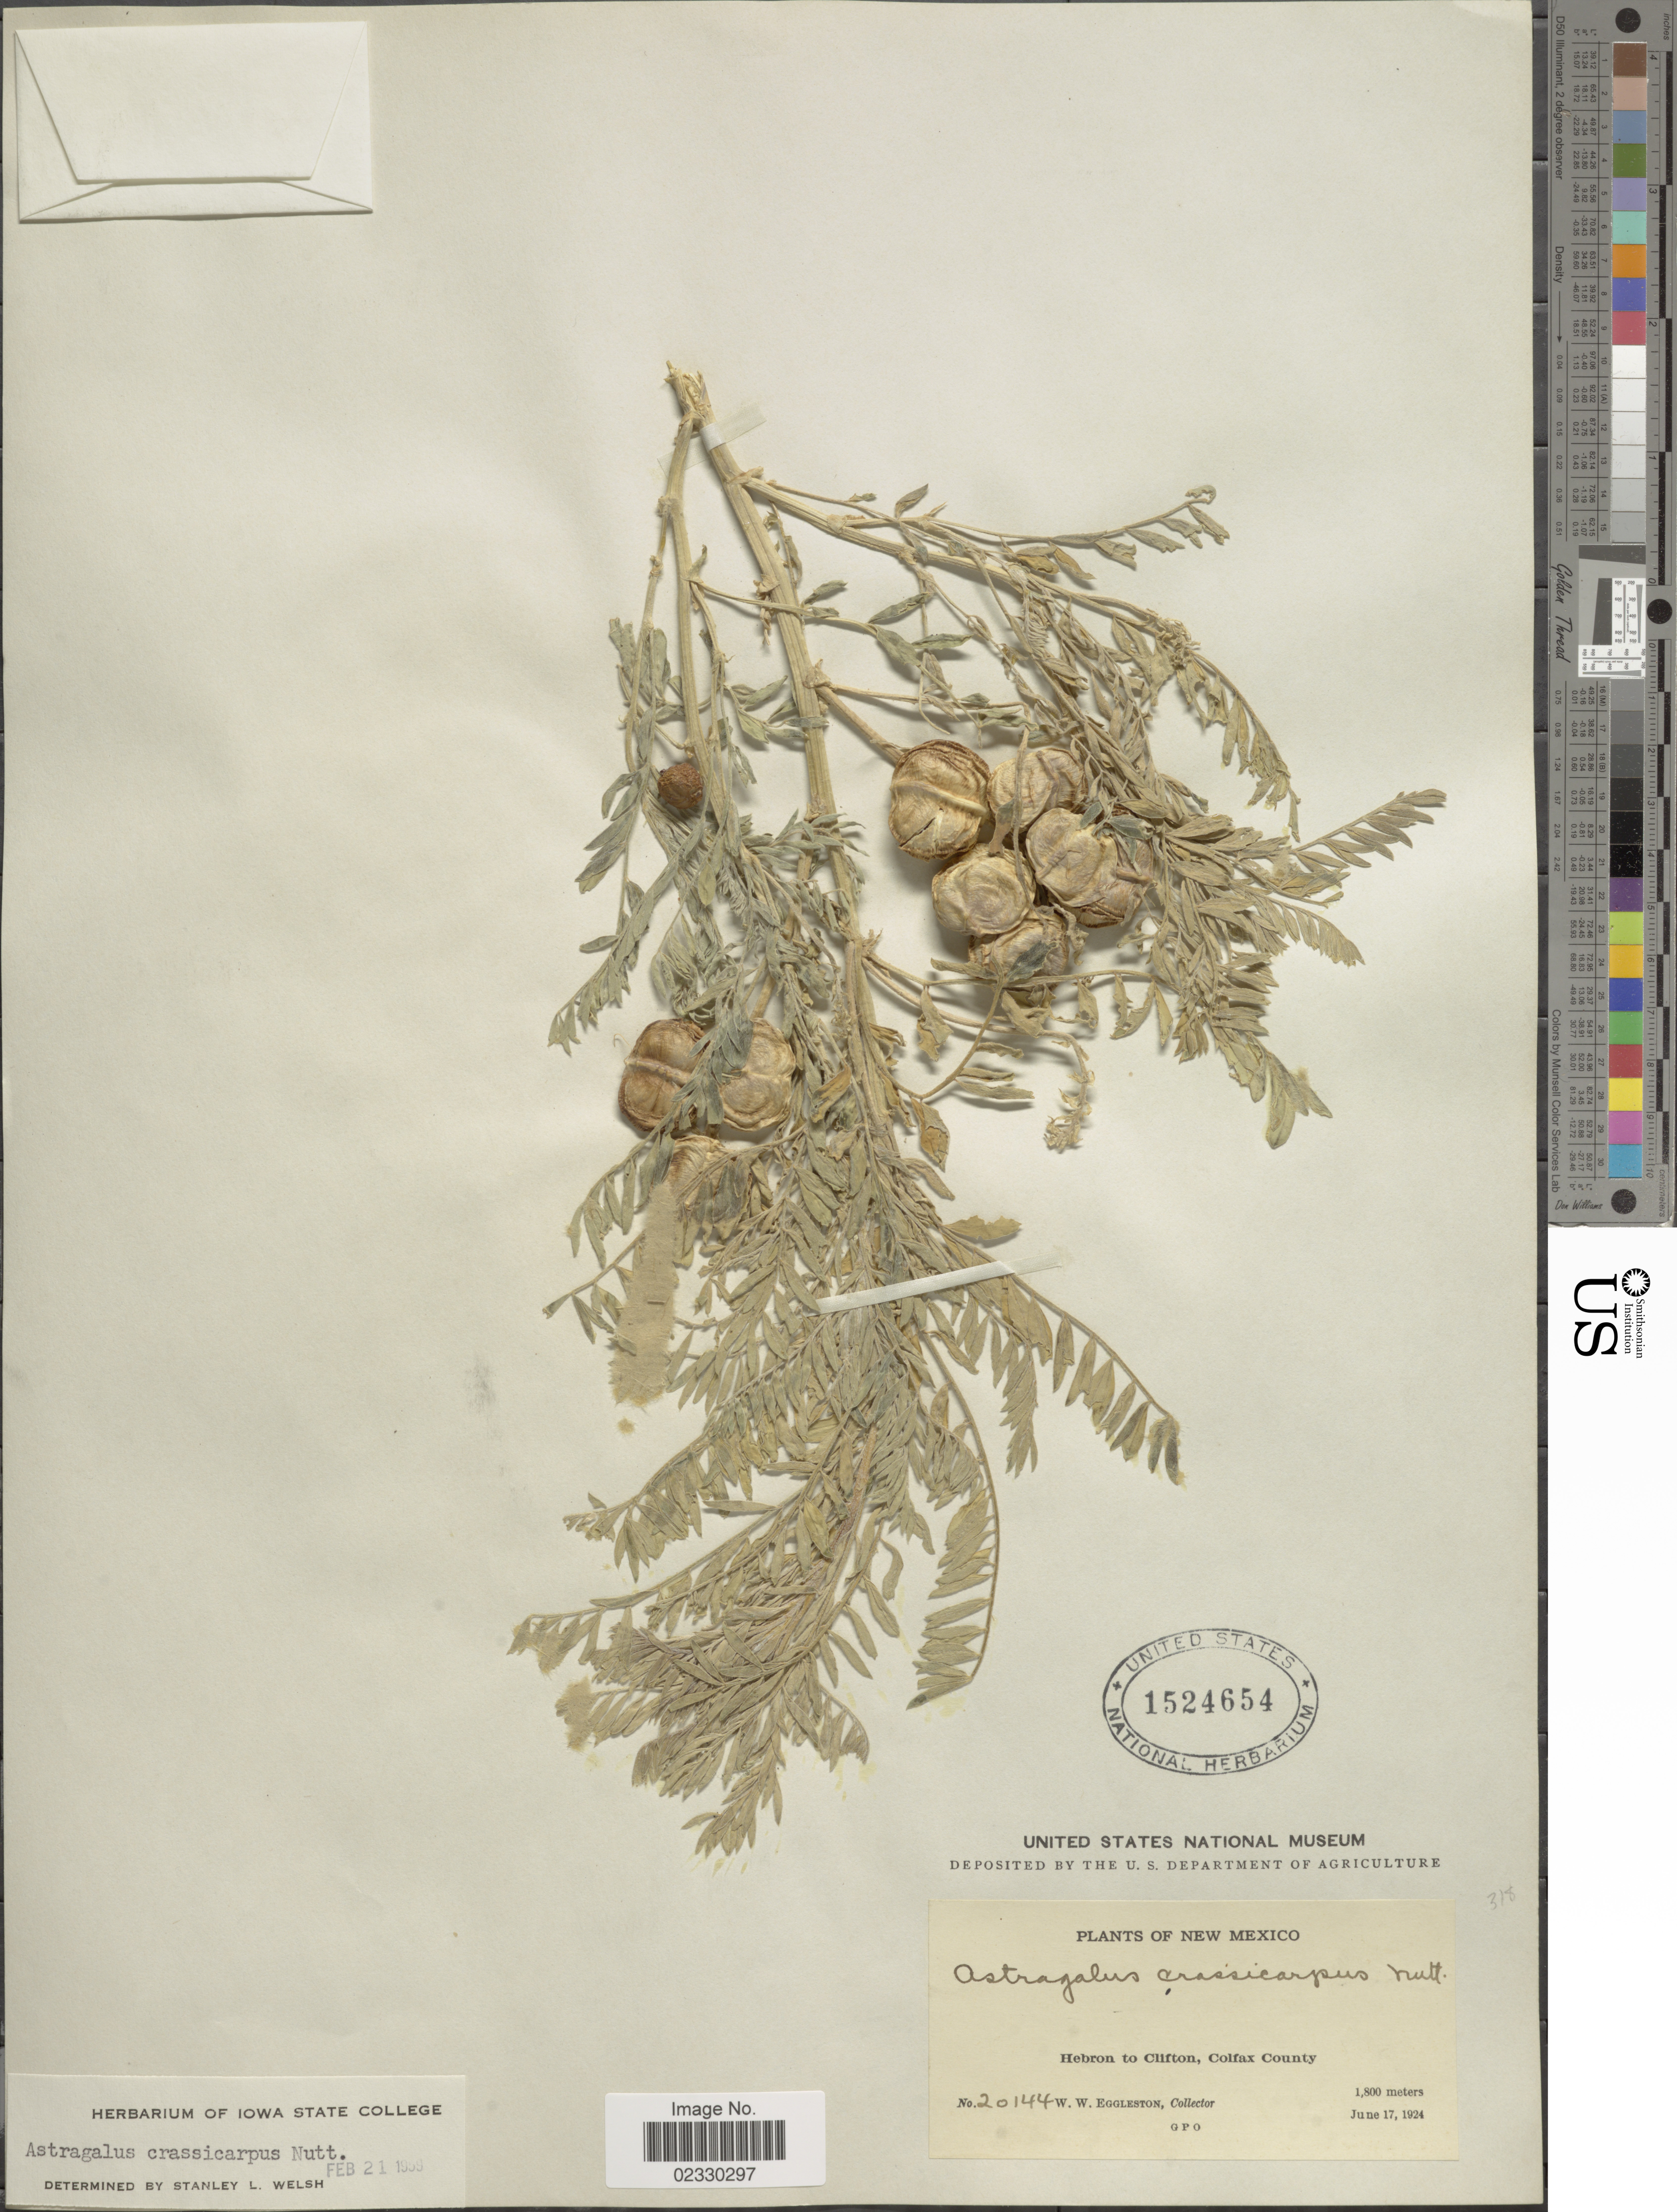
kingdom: Plantae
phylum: Tracheophyta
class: Magnoliopsida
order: Fabales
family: Fabaceae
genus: Astragalus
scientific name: Astragalus crassicarpus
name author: Nutt.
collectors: W. W. Eggleston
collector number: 20144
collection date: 1924-06-17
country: United States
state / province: New Mexico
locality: Hebron to Cluifton, Colfax County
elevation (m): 1800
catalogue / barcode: US 1524654